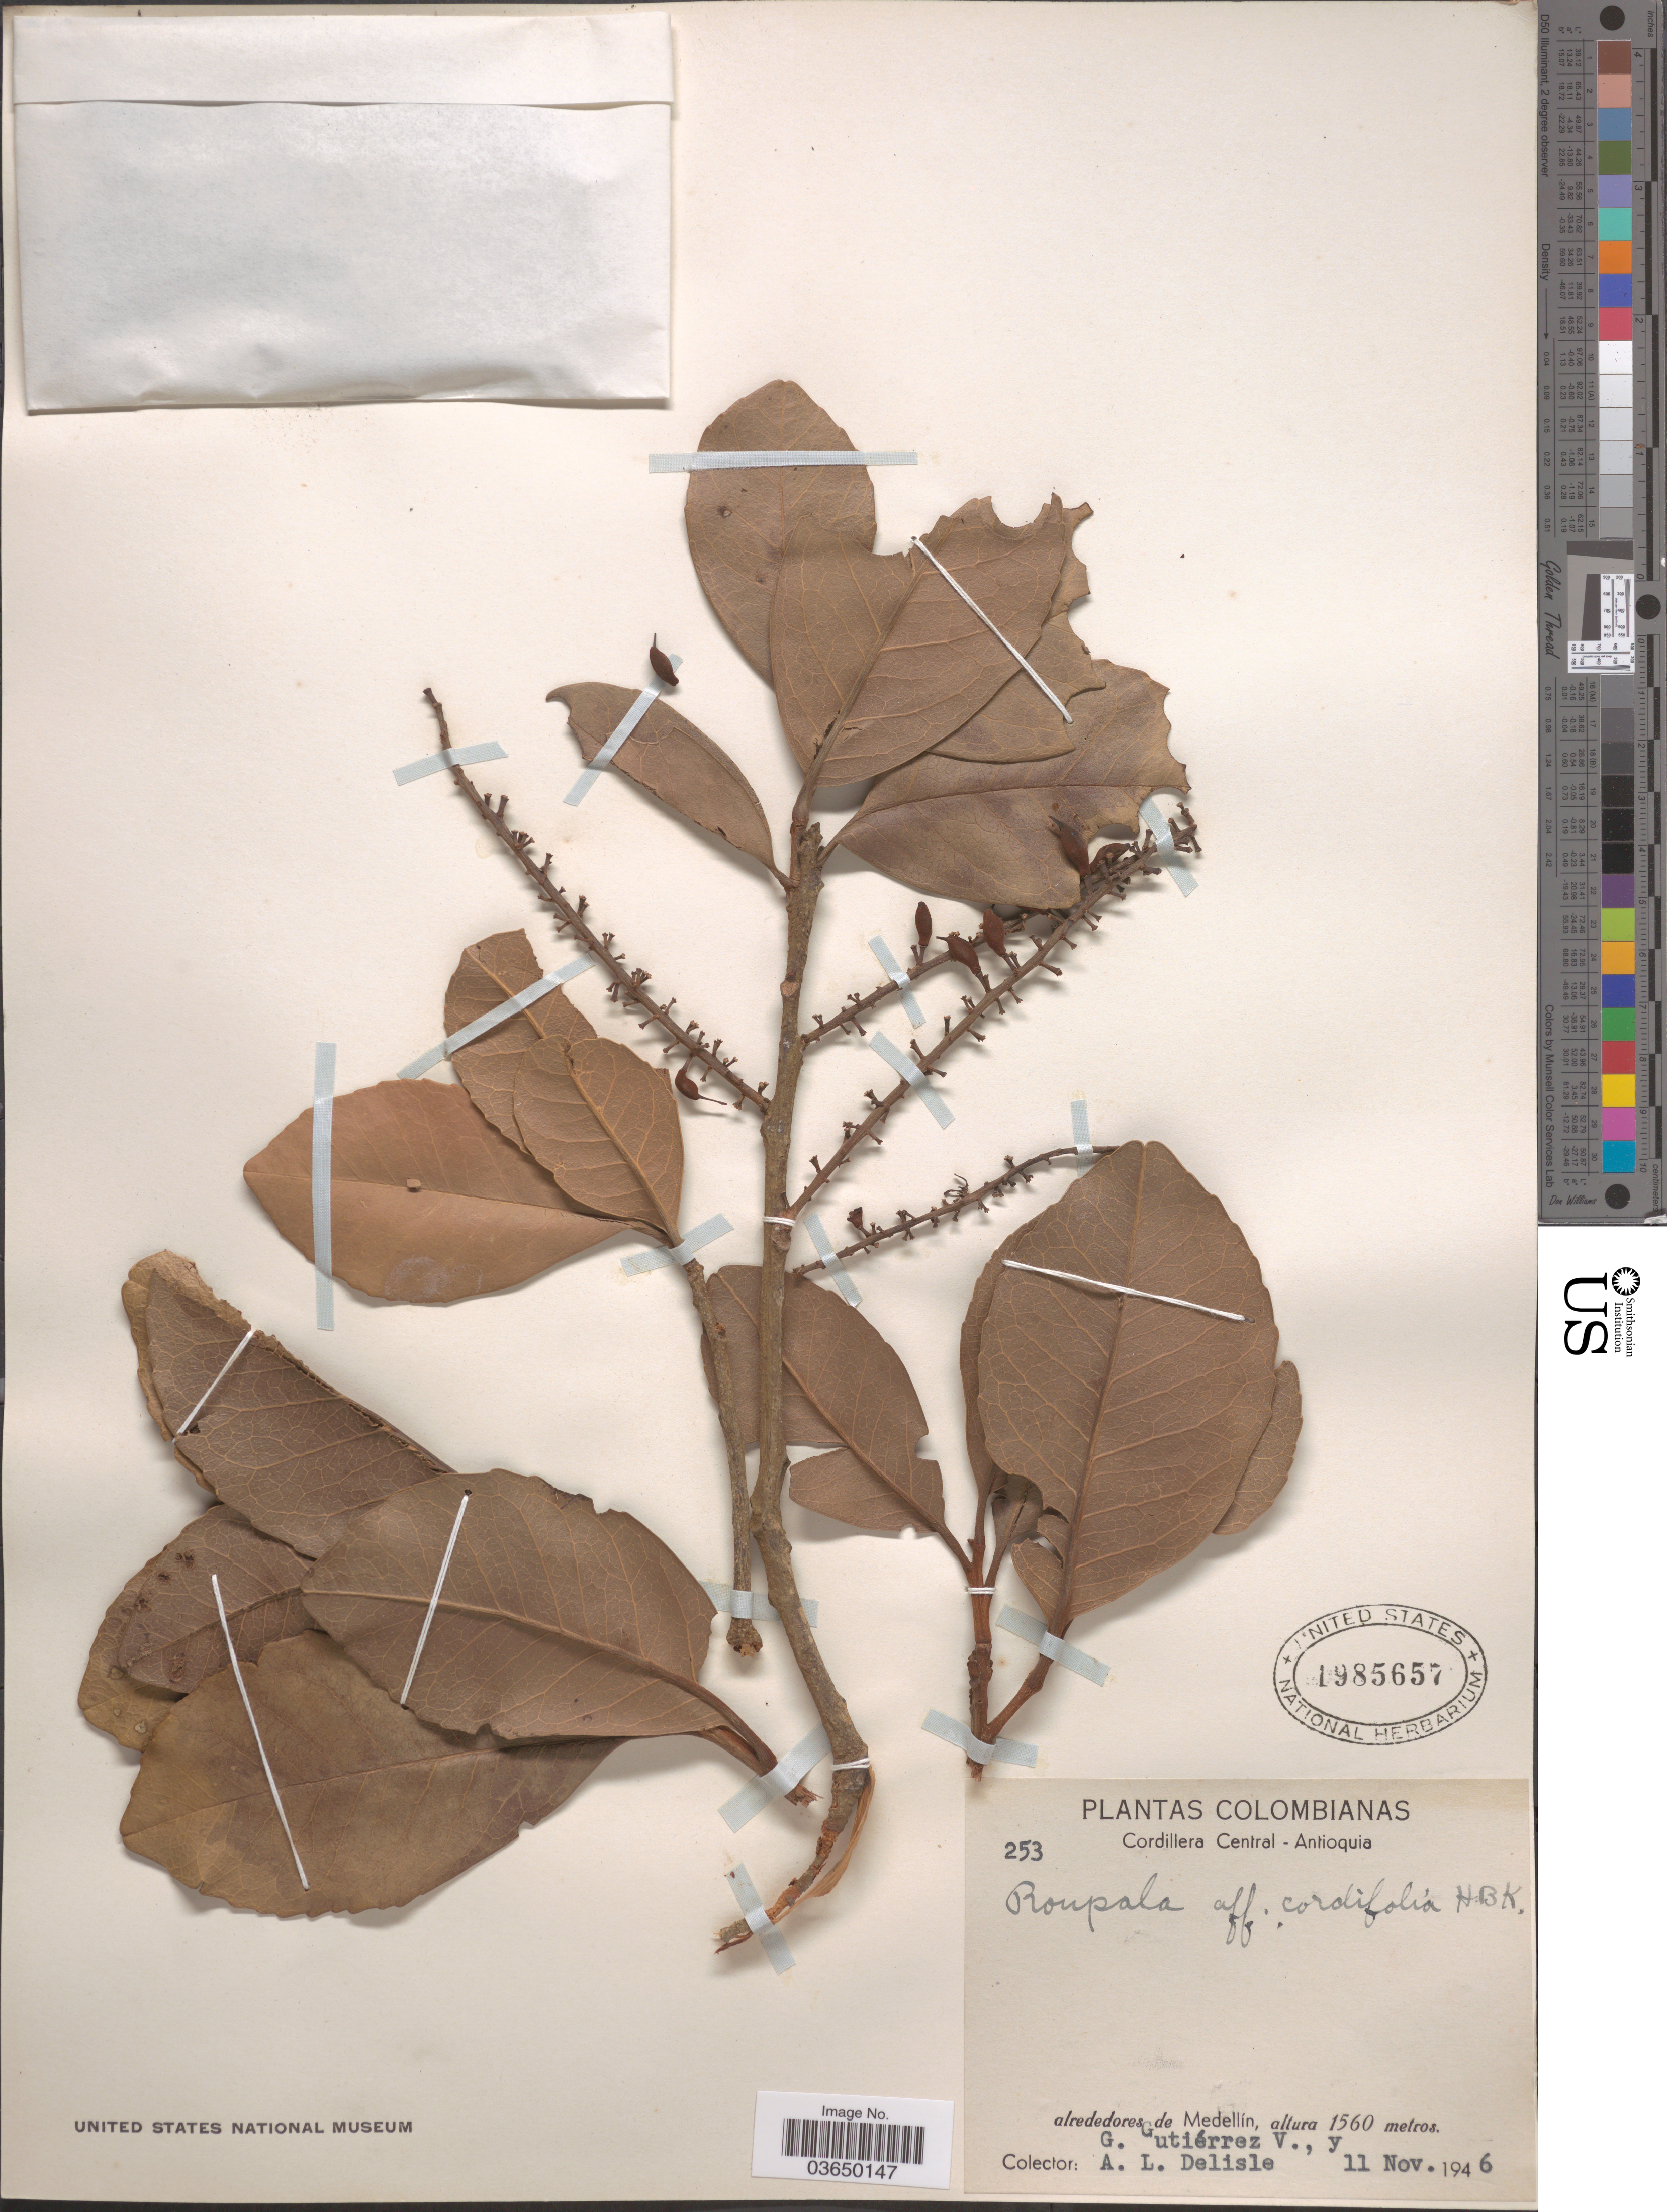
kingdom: Plantae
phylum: Tracheophyta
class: Magnoliopsida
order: Proteales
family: Proteaceae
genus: Roupala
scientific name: Roupala monosperma var. monosperma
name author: (Ruiz & Pav.) I.M. Johnst.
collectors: G. Gutiérrez V. & A. Delisle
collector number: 253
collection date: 1946-11-11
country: Colombia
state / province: Antioquia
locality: Cordillera Central. Alrededores de Medellín.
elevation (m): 1560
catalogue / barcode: US 1985657